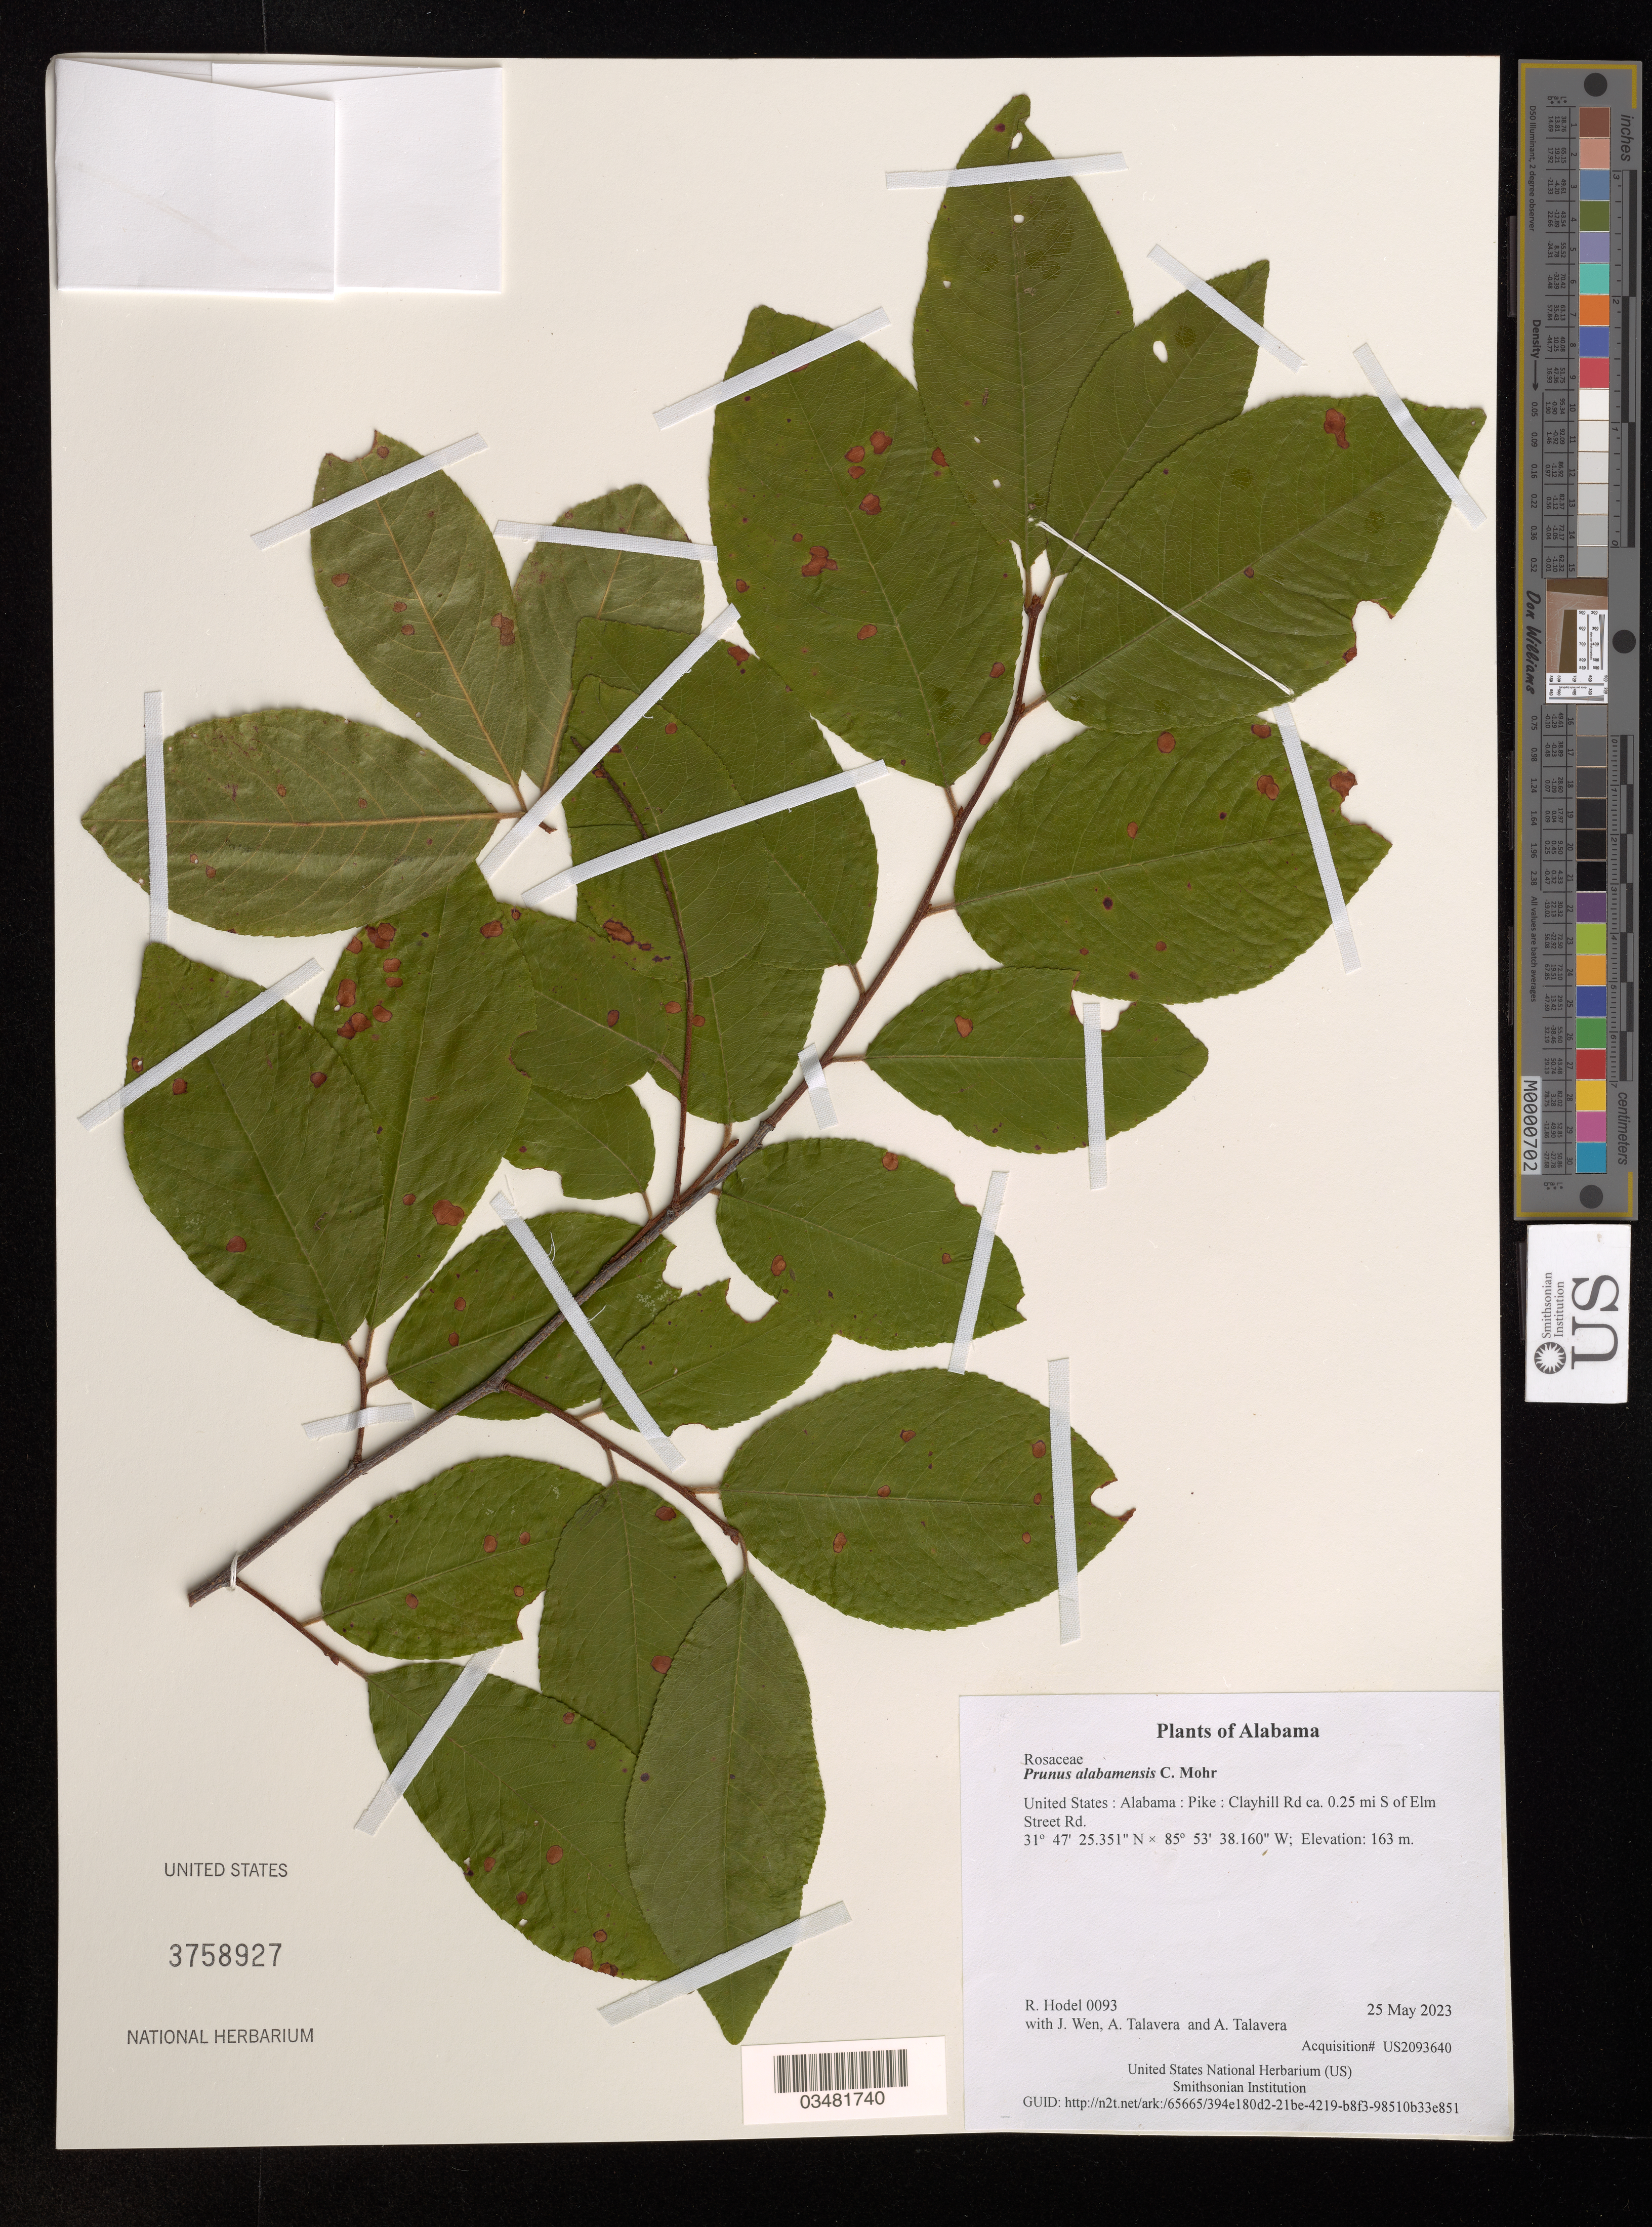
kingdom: Plantae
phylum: Tracheophyta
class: Magnoliopsida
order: Rosales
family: Rosaceae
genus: Prunus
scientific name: Prunus alabamensis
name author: C. Mohr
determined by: Hodel, Richard G. J.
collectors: R. Hodel, J. Wen, A. Talavera & A. Talavera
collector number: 0093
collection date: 2023-05-25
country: United States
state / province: Alabama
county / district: Pike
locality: Clayhill Rd ca. 0.25 mi S of Elm Street Rd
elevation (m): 163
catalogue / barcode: US 3758927